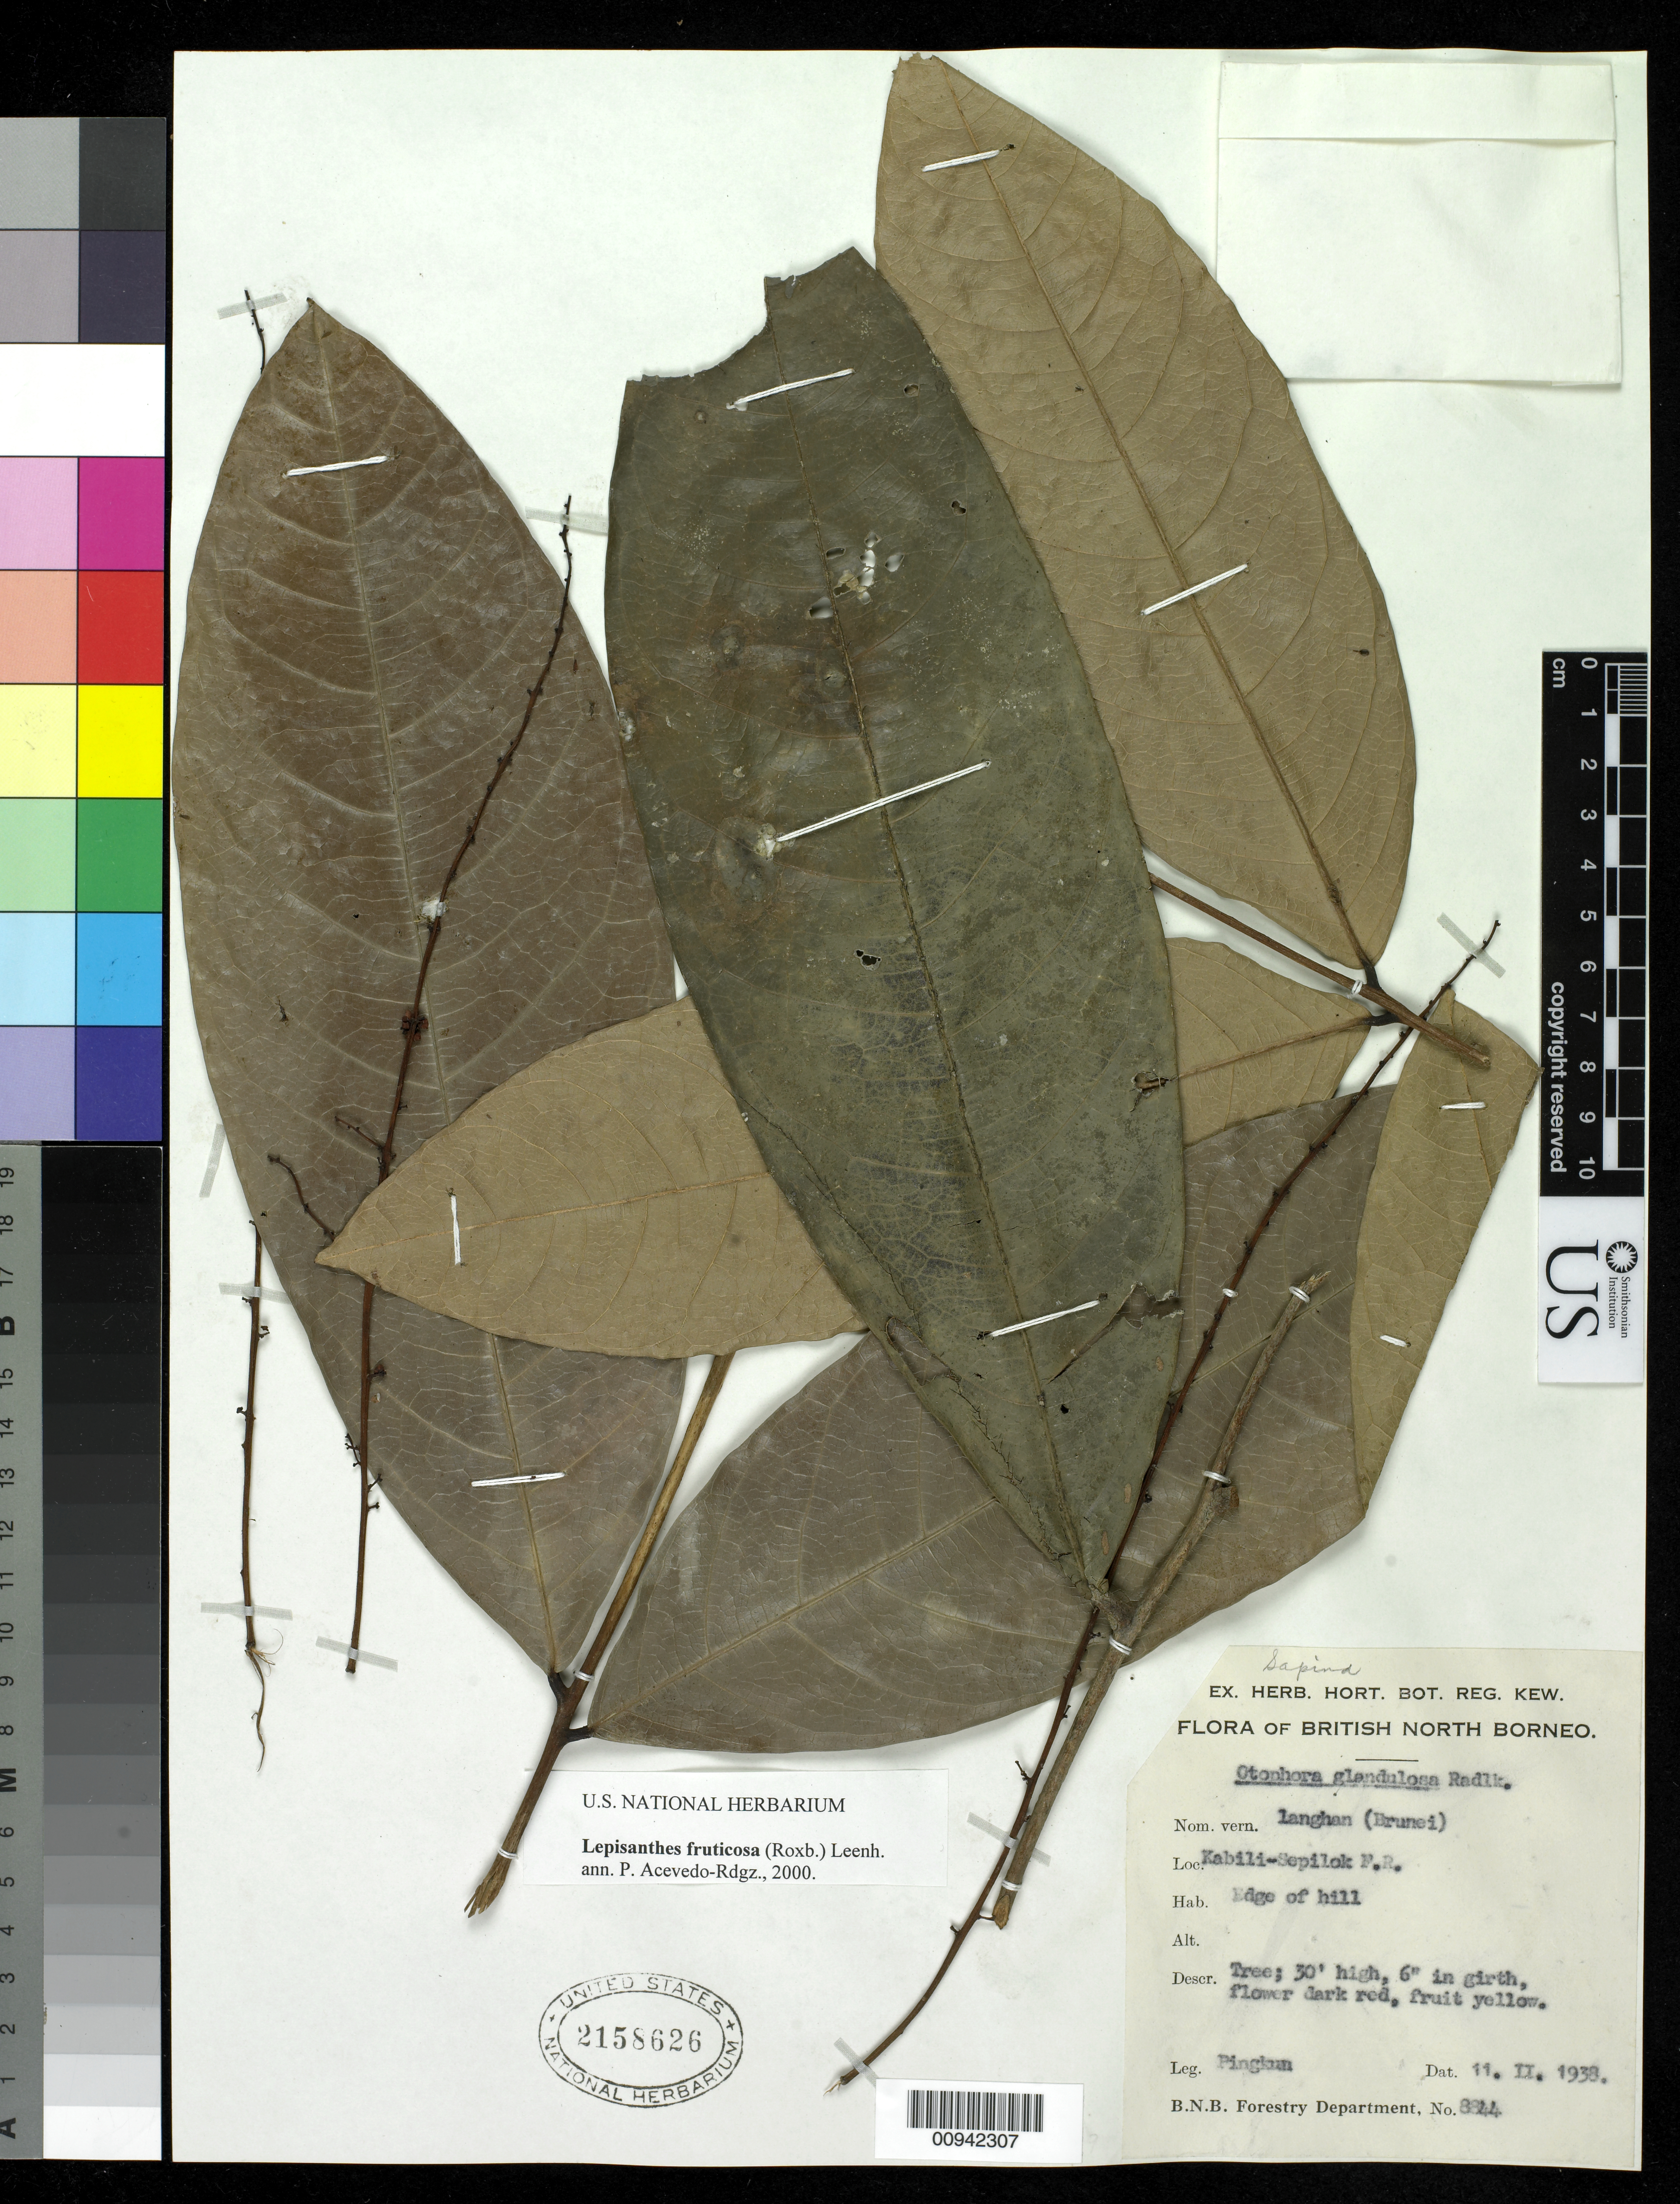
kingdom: Plantae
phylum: Tracheophyta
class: Magnoliopsida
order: Sapindales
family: Sapindaceae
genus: Lepisanthes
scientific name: Lepisanthes fruticosa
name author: (Roxb.) Leenh.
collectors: Pingkun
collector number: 8844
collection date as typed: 11 Feb 1938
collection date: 1938-02-11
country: Indonesia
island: Borneo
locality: Kabili-Sepilok F.D.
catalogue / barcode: US 2158626